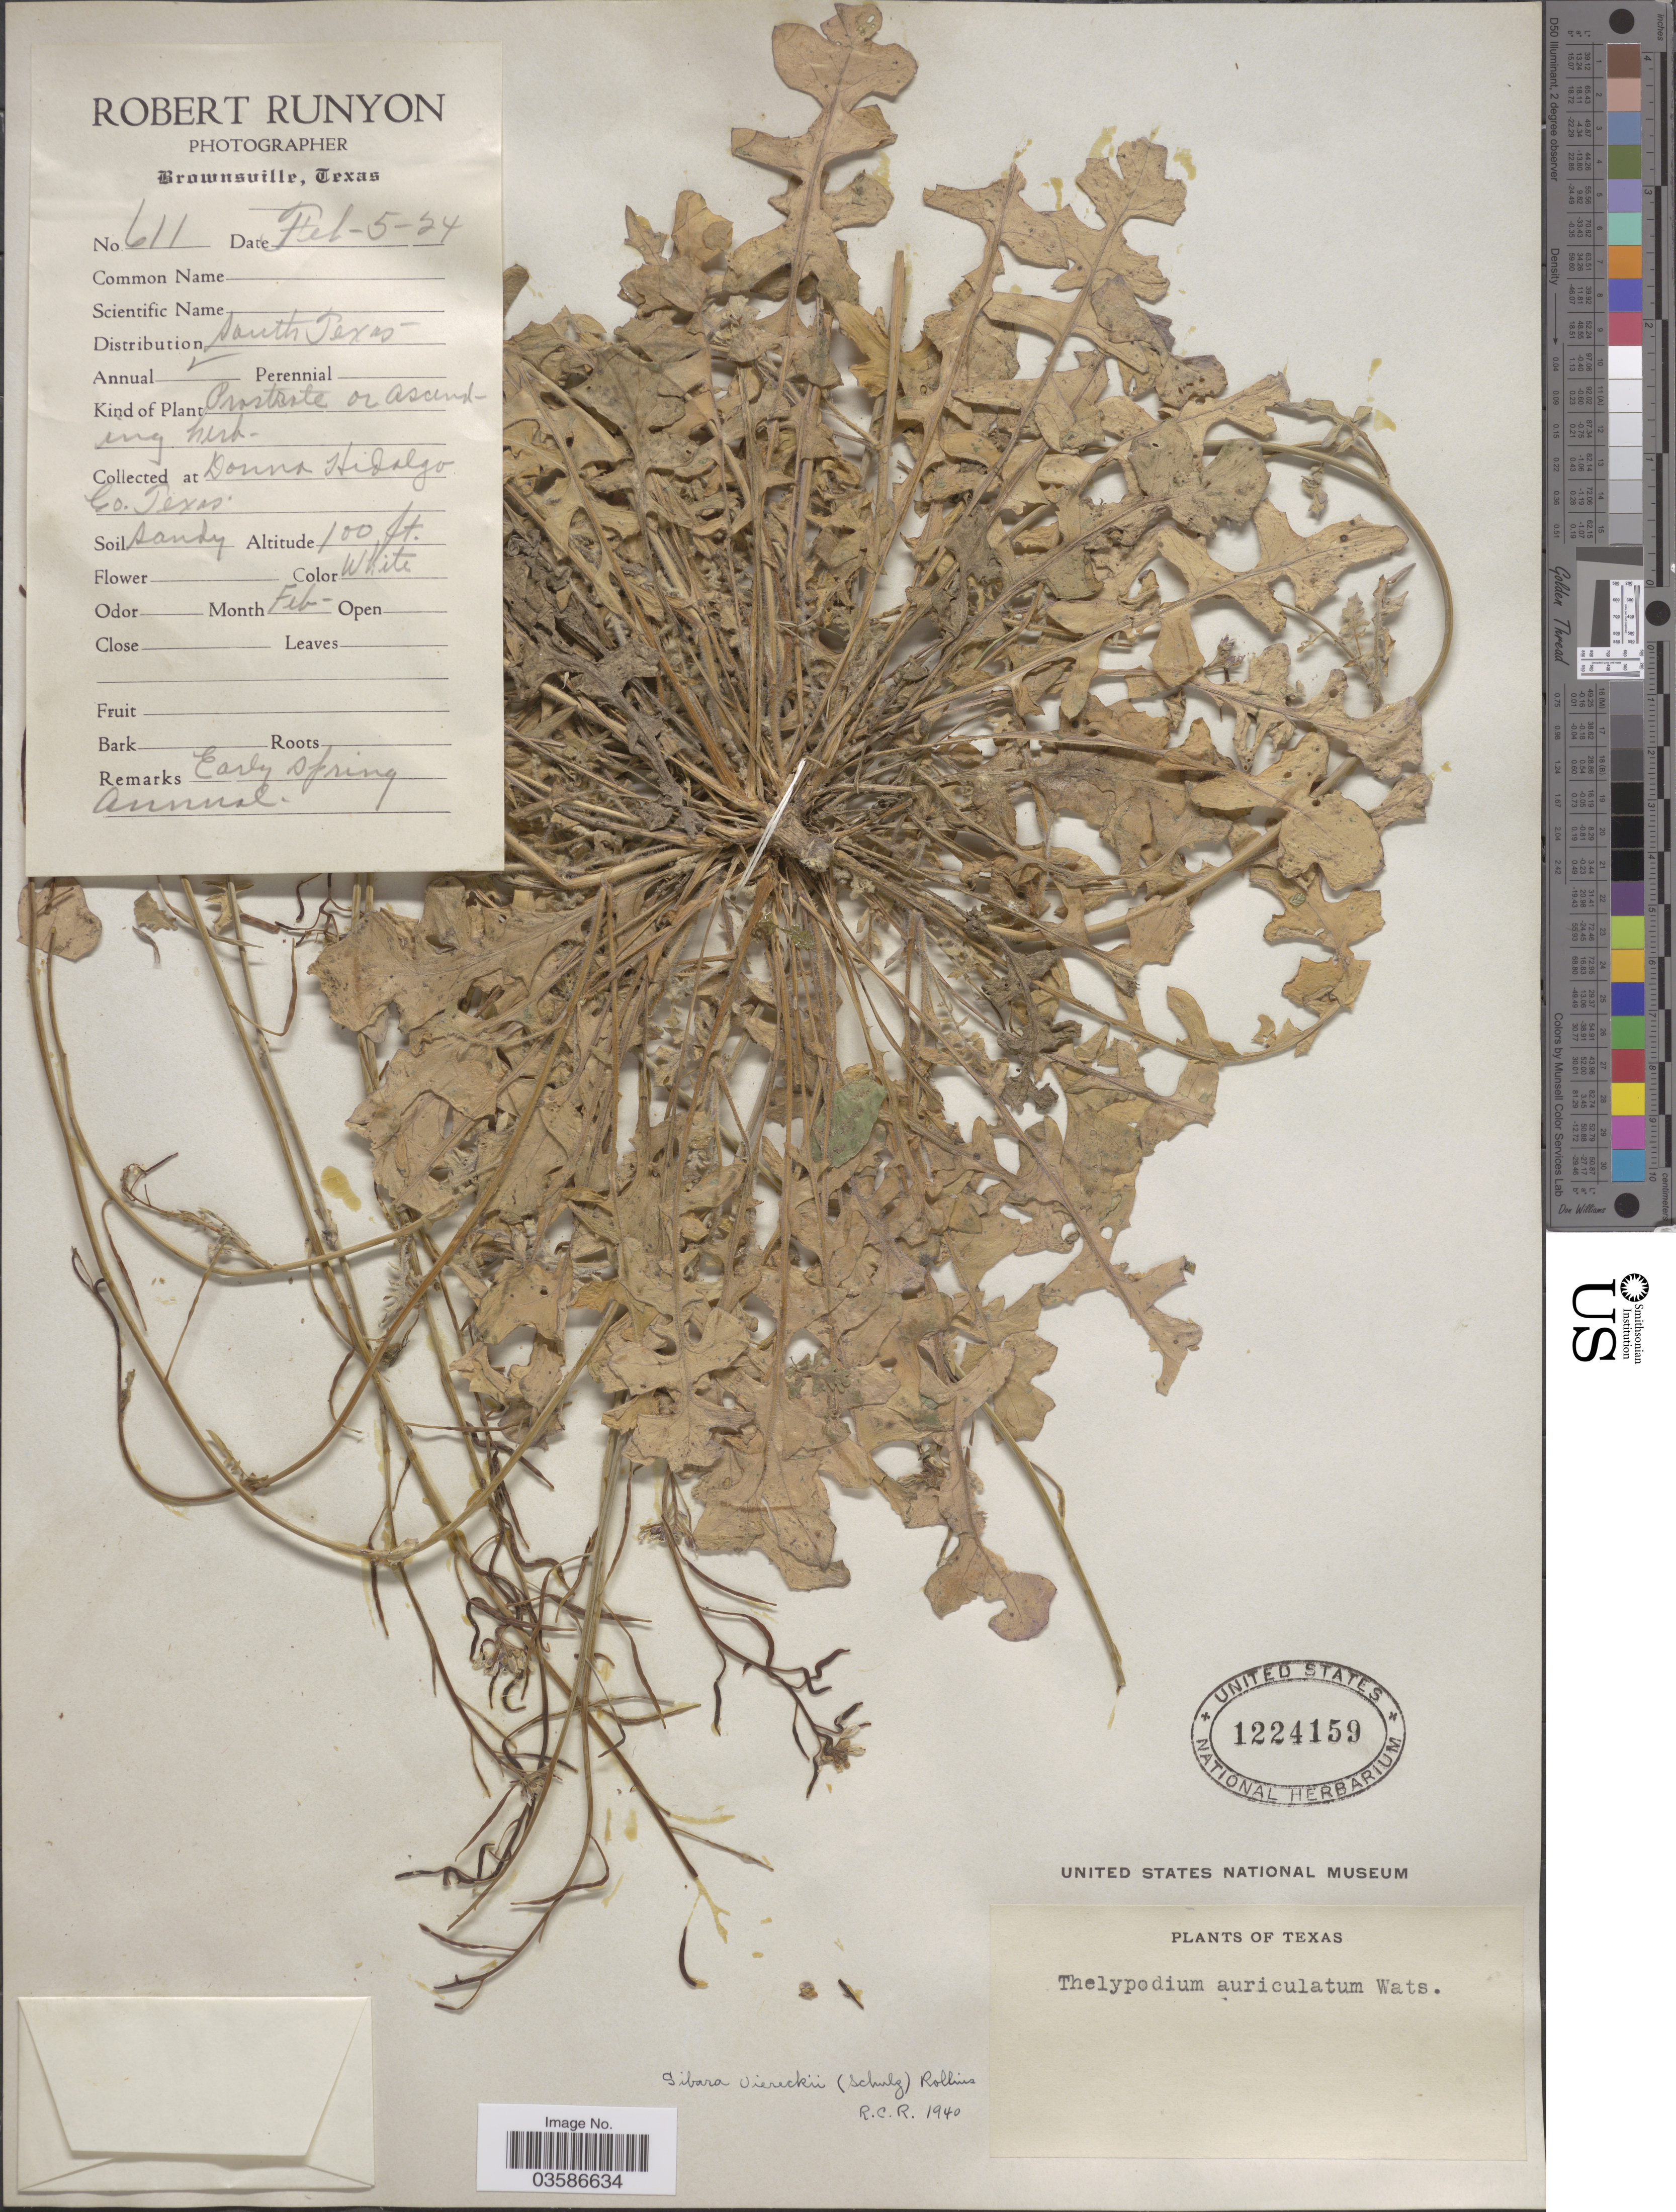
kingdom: Plantae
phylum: Tracheophyta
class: Magnoliopsida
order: Brassicales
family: Brassicaceae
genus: Dryopetalon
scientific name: Dryopetalon viereckii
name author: (O.E. Schulz) Al-Shehbaz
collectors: R. Runyon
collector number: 611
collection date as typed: Transcribed d/m/y: 5/2/24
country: United States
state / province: Texas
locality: South Texas. Donna Hidalgo Co.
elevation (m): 30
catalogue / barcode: US 1224159